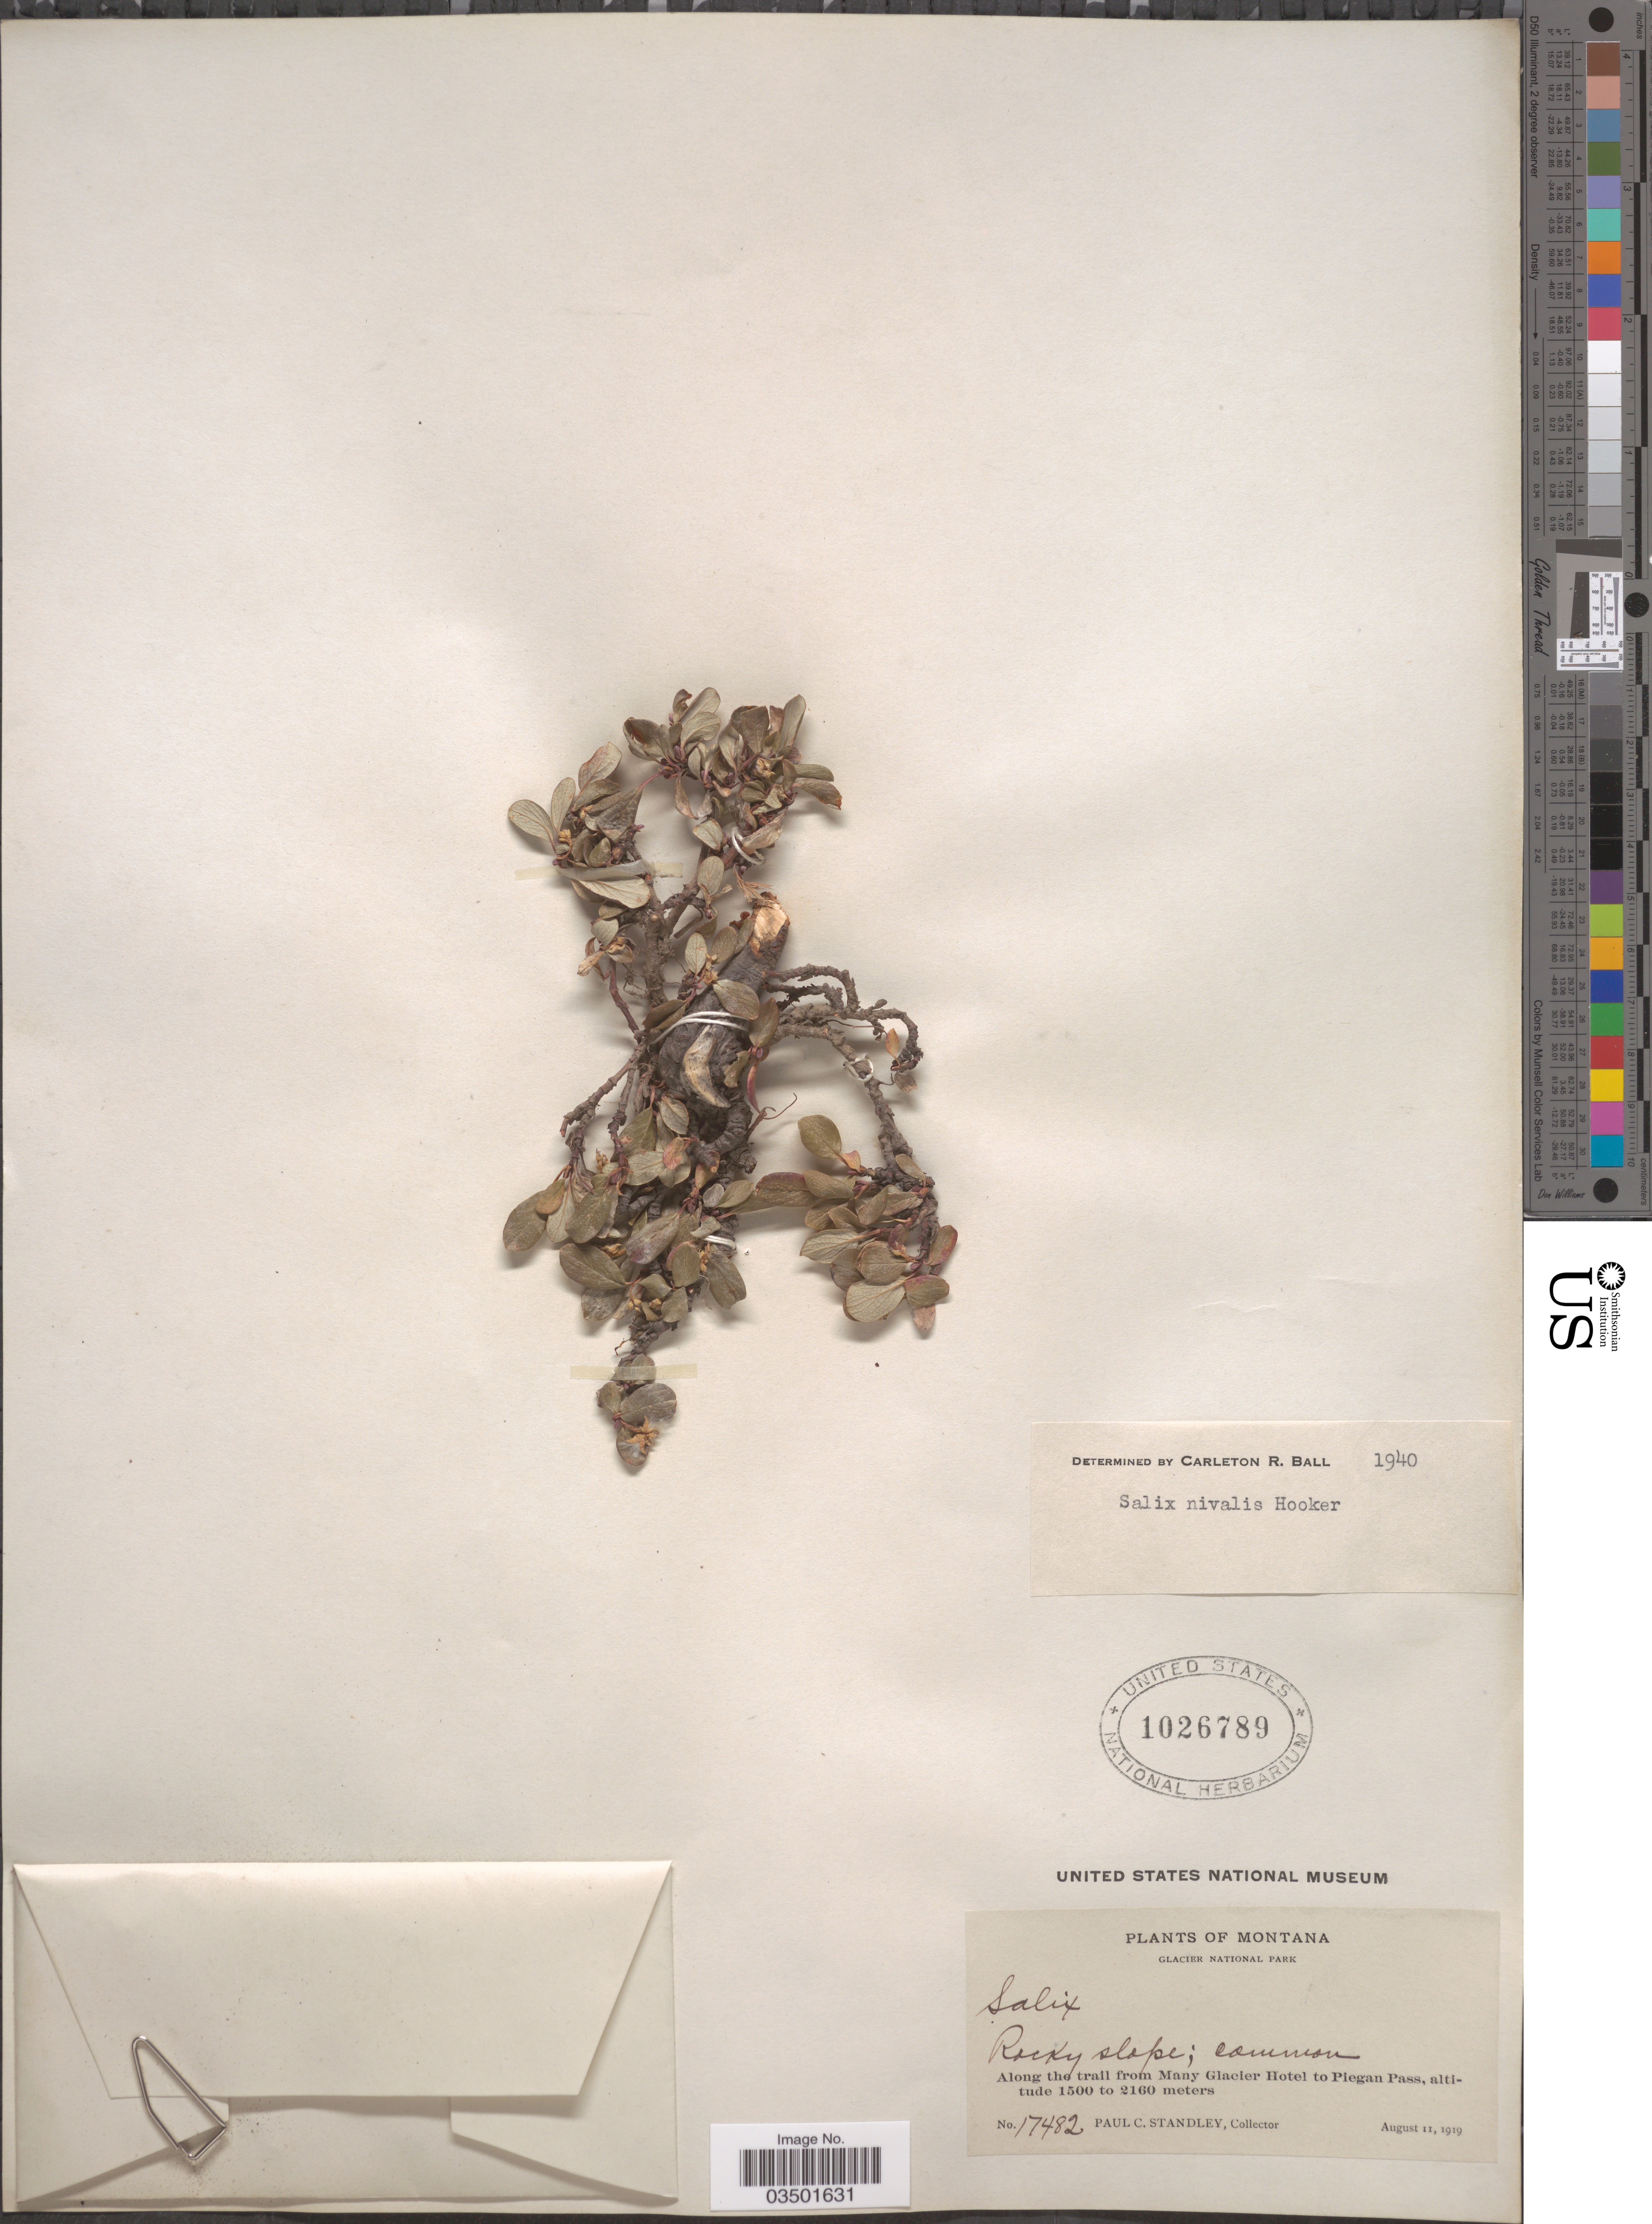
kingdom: Plantae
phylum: Tracheophyta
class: Magnoliopsida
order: Malpighiales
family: Salicaceae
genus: Salix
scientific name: Salix nivalis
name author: Hook.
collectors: P. C. Standley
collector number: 17482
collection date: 1919-08-11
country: United States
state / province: Montana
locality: Glacier National Park. Along the trail from Many Glacier Hotel to Piegan Pass.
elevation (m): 1500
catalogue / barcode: US 1026789